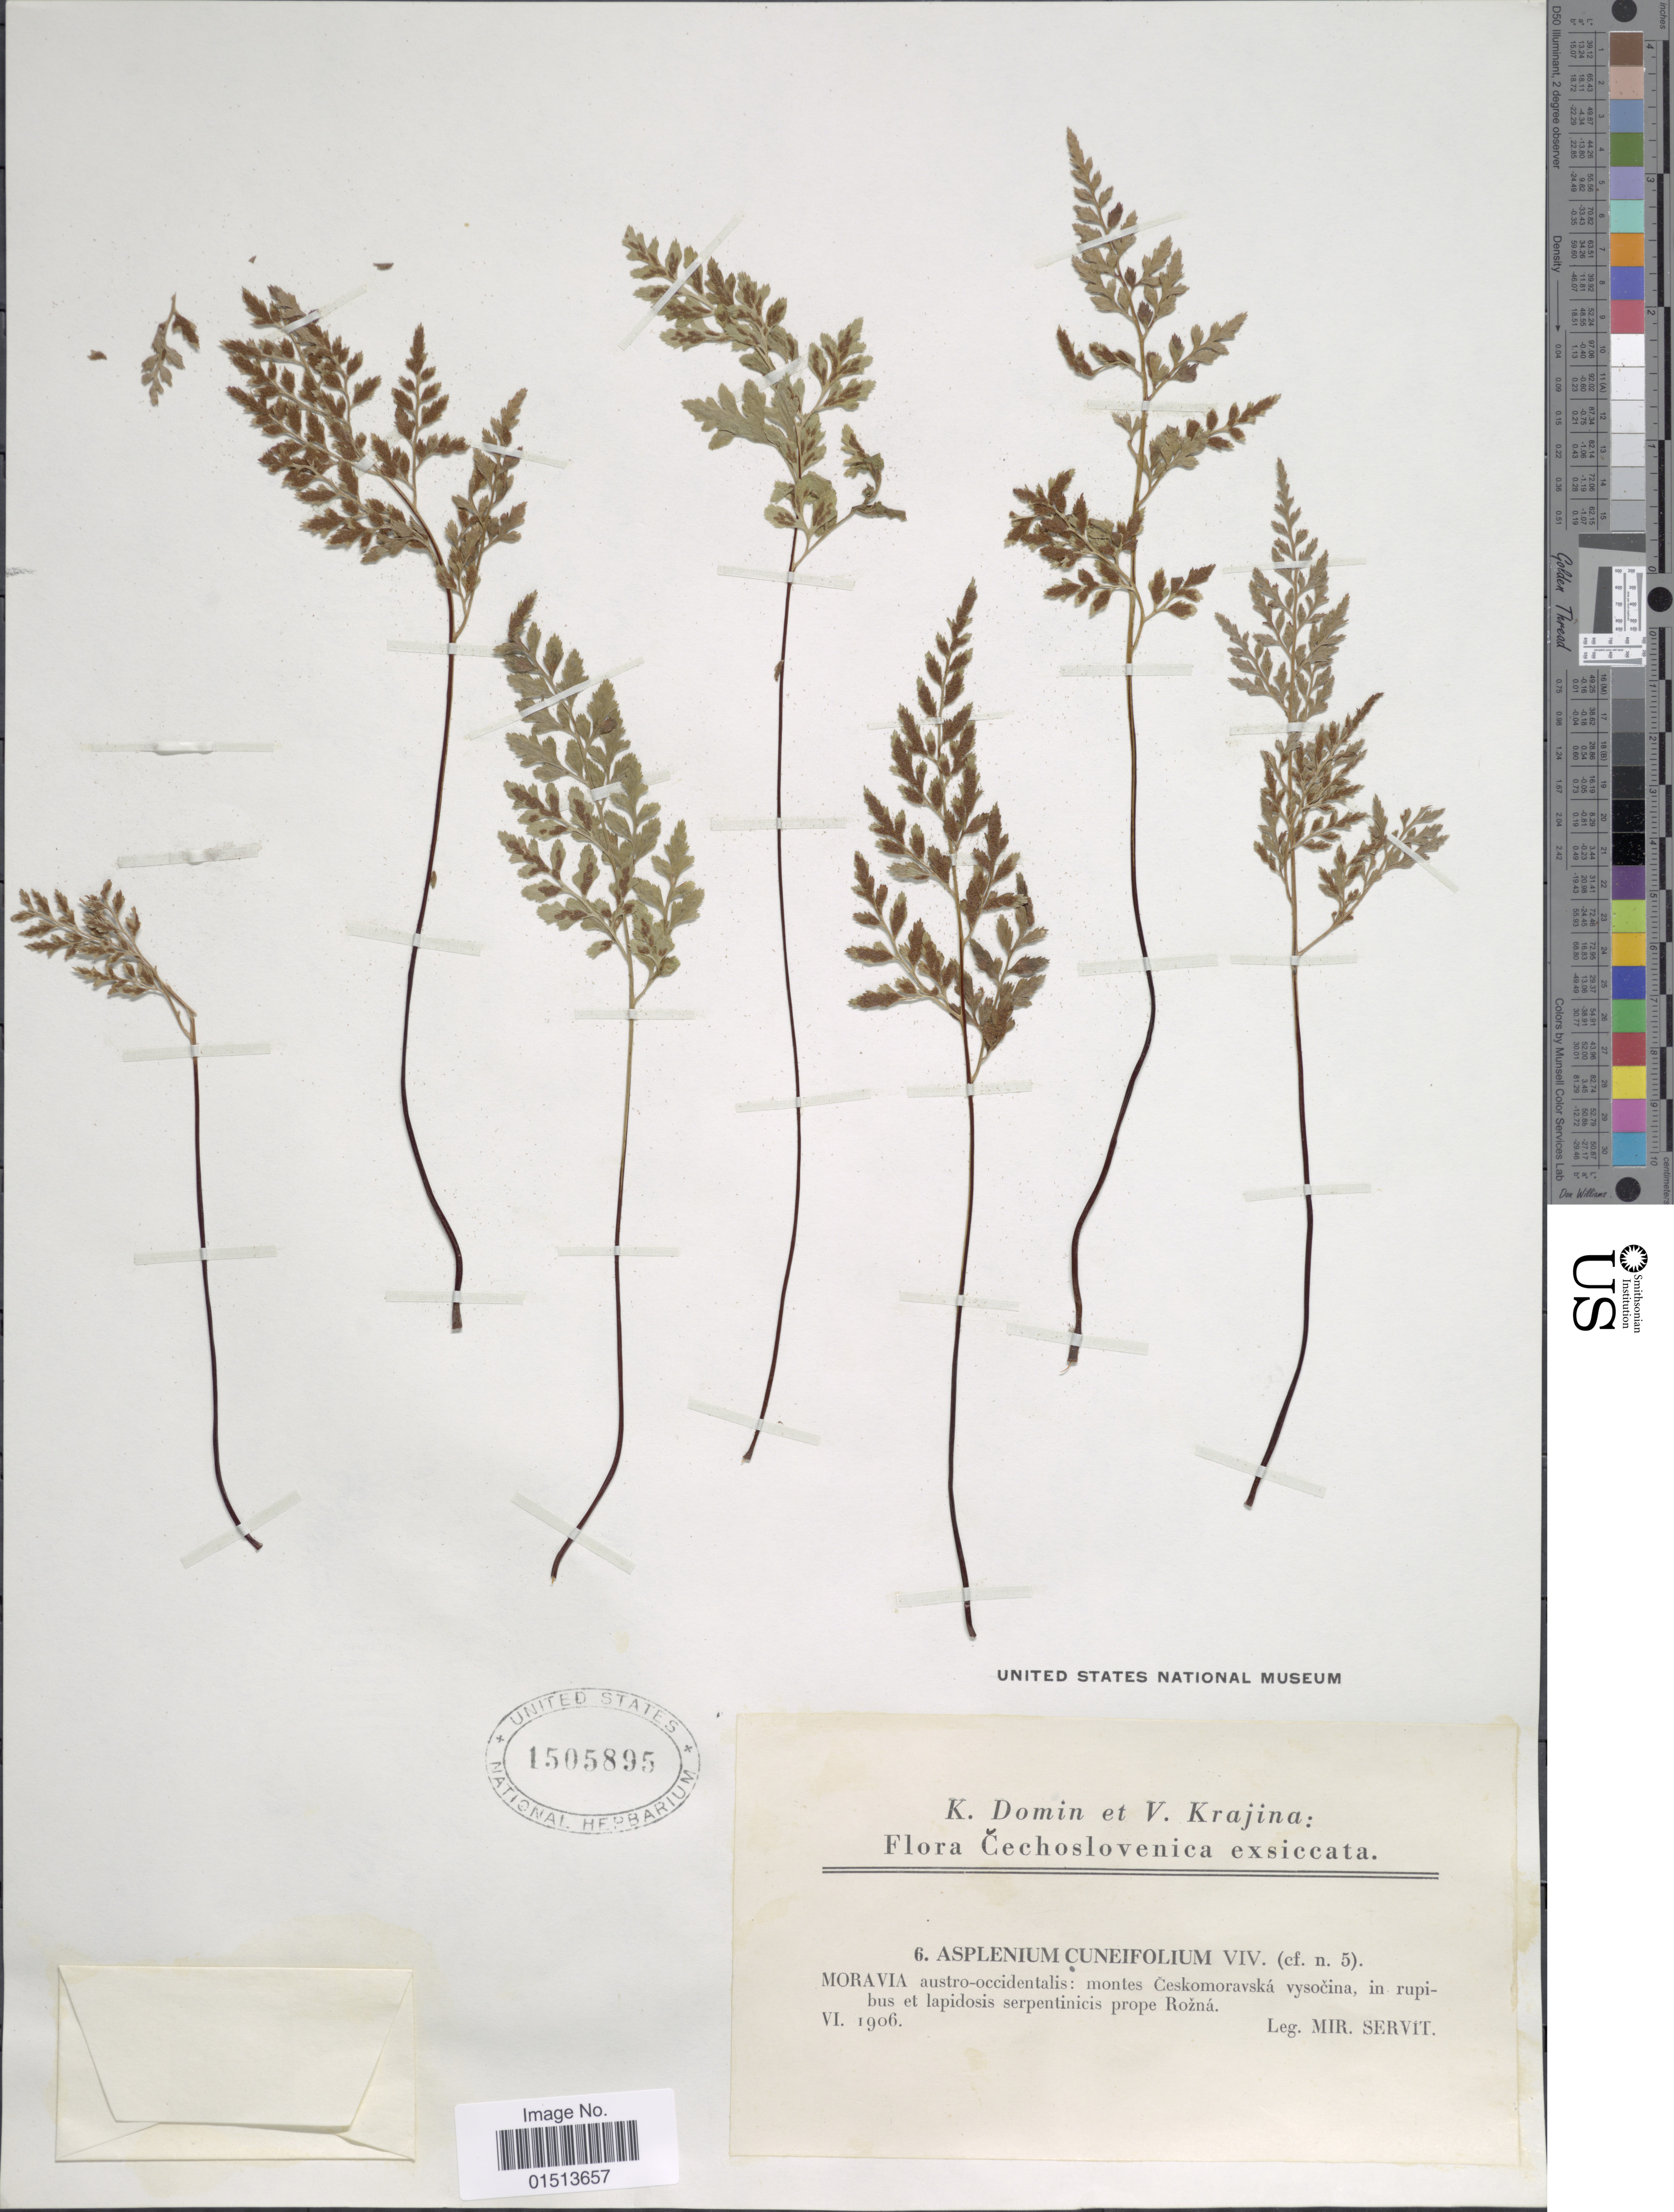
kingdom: Plantae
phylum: Tracheophyta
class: Polypodiopsida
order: Polypodiales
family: Aspleniaceae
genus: Asplenium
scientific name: Asplenium adiantum-nigrum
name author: L.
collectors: M. Servit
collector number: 6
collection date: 1906-06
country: Czechia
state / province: Vysocina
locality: Cechoslovenica, Moravia austro-occidentalis: montes Ceskomoravska vysocina, in rupibus et lapidosis serpentinicis prope Rozna.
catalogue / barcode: US 1505895